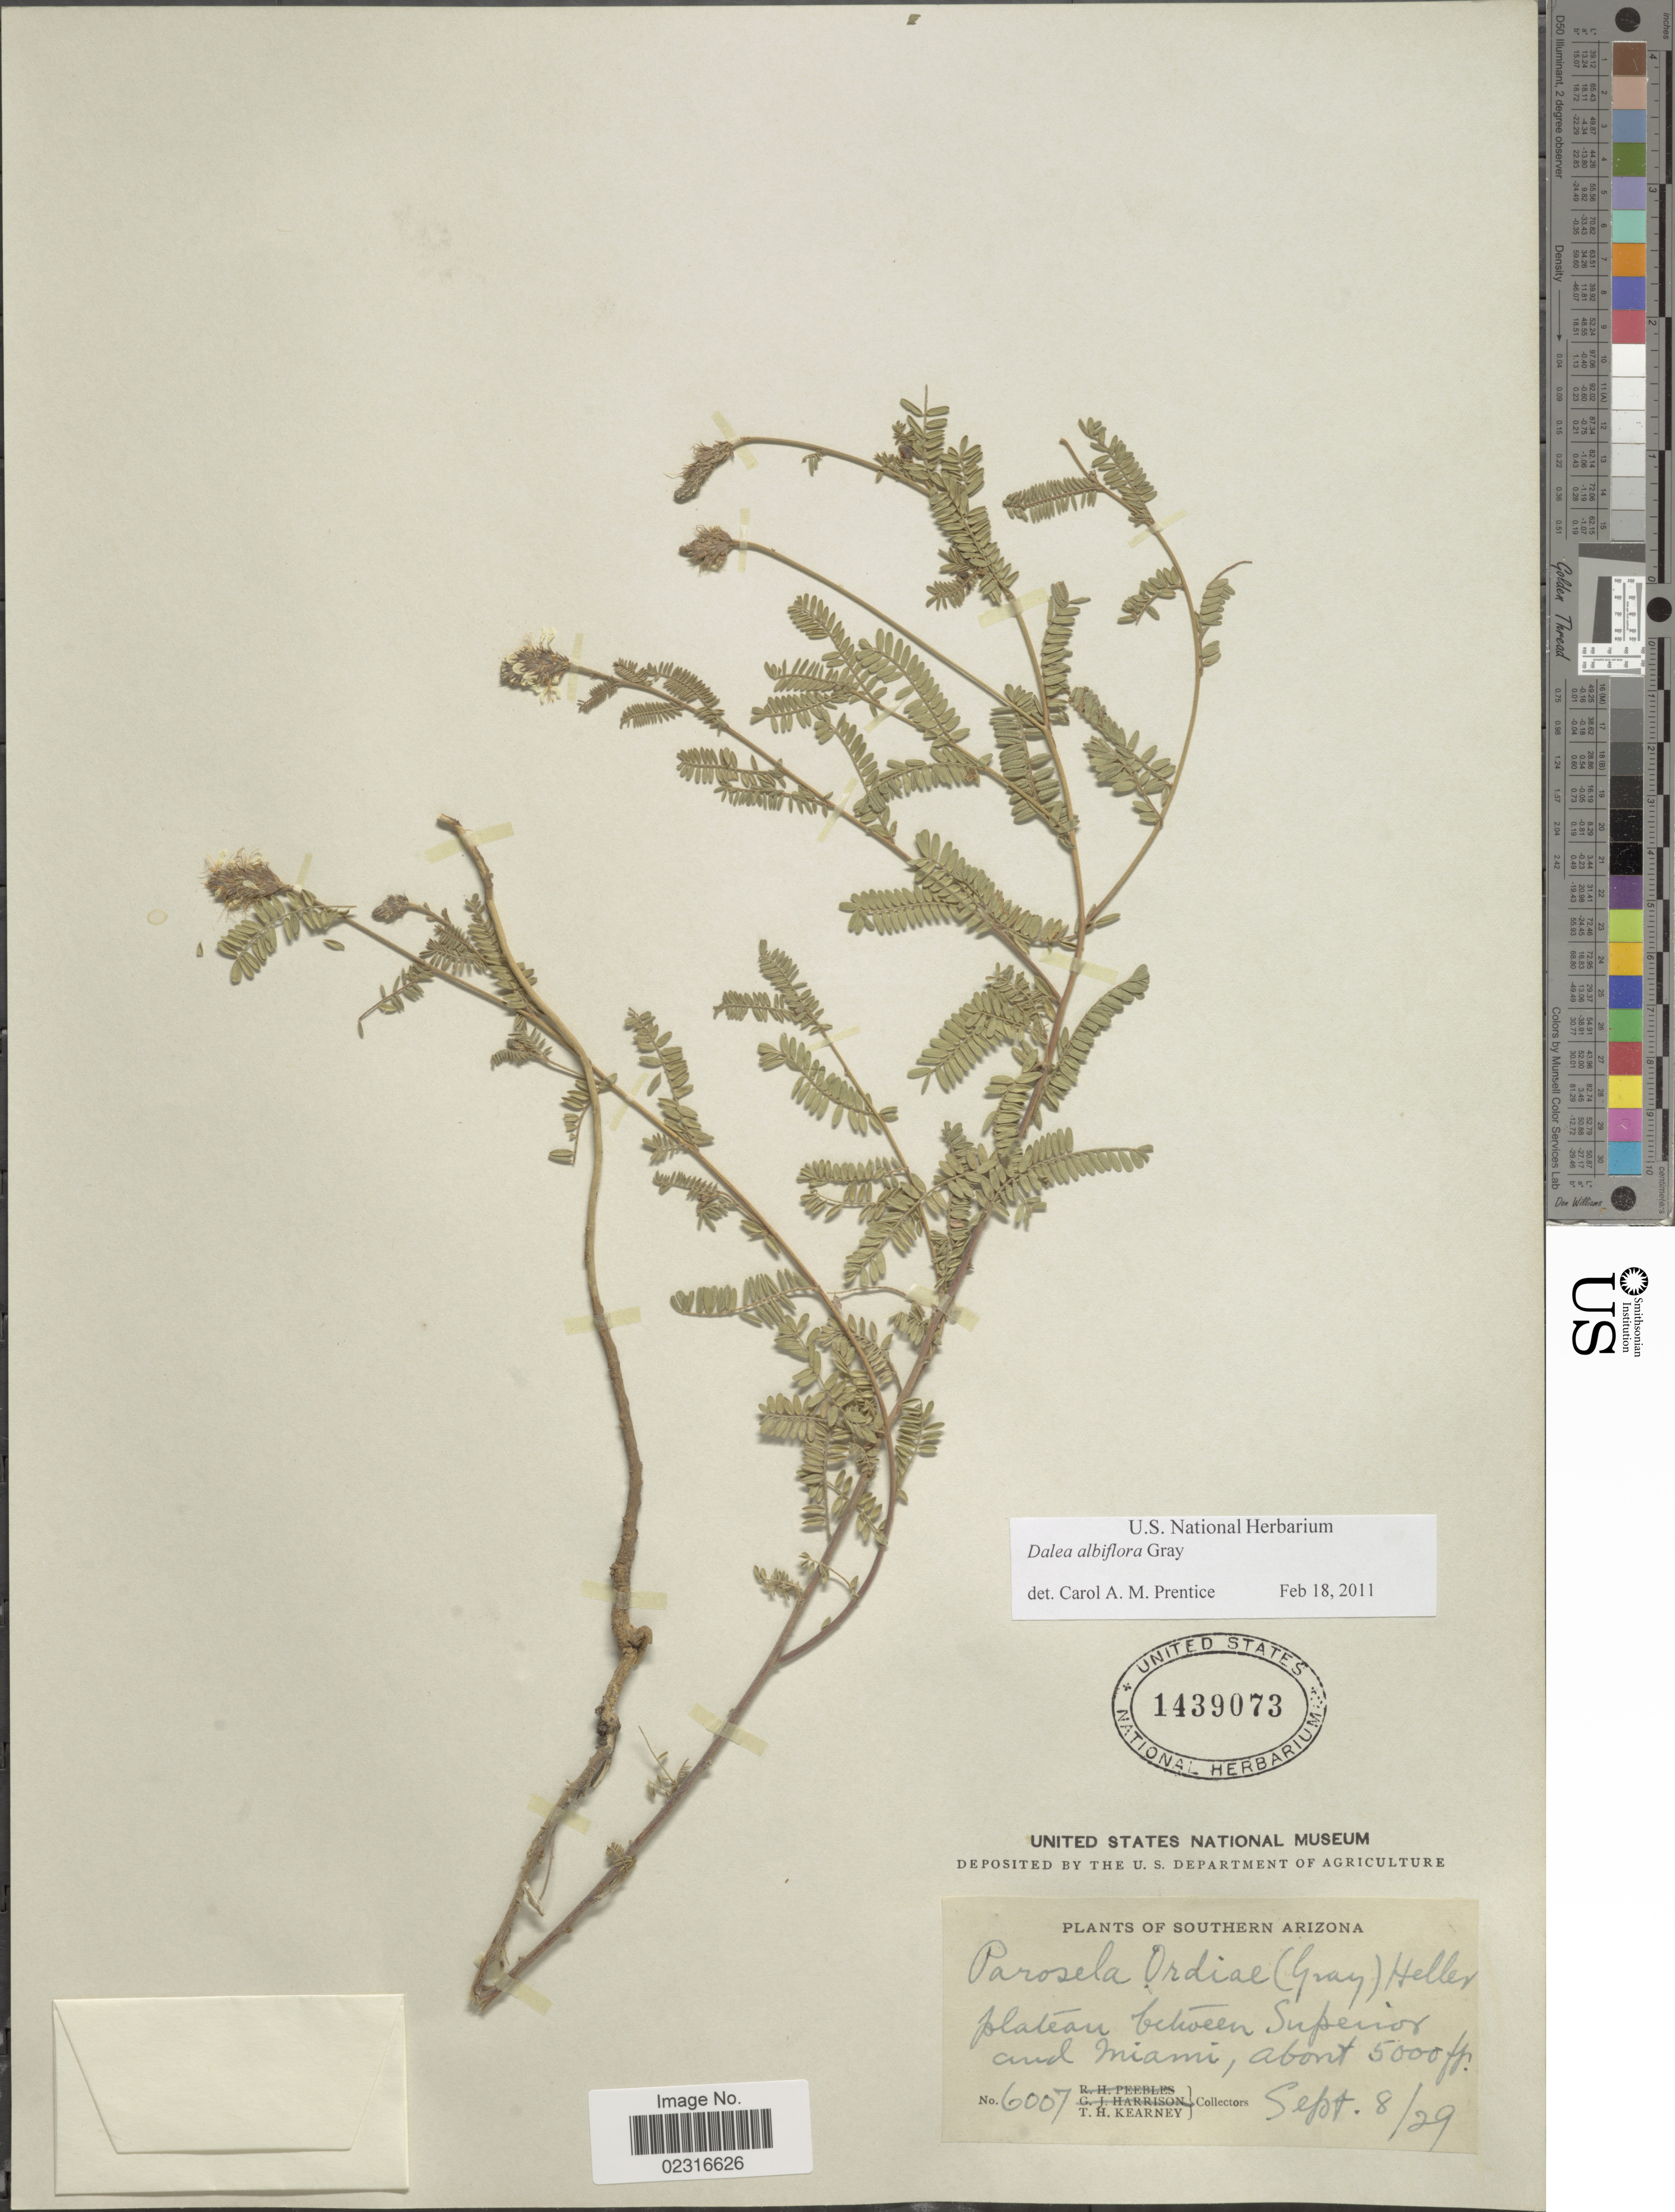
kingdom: Plantae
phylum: Tracheophyta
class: Magnoliopsida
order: Fabales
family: Fabaceae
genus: Dalea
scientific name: Dalea albiflora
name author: A. Gray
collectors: T. H. Kearney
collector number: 6007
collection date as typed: Transcribed d/m/y: 8/9/29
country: United States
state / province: Arizona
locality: Southern Arizona. plateau between Superior and Miami.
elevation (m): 1524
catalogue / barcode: US 1439073